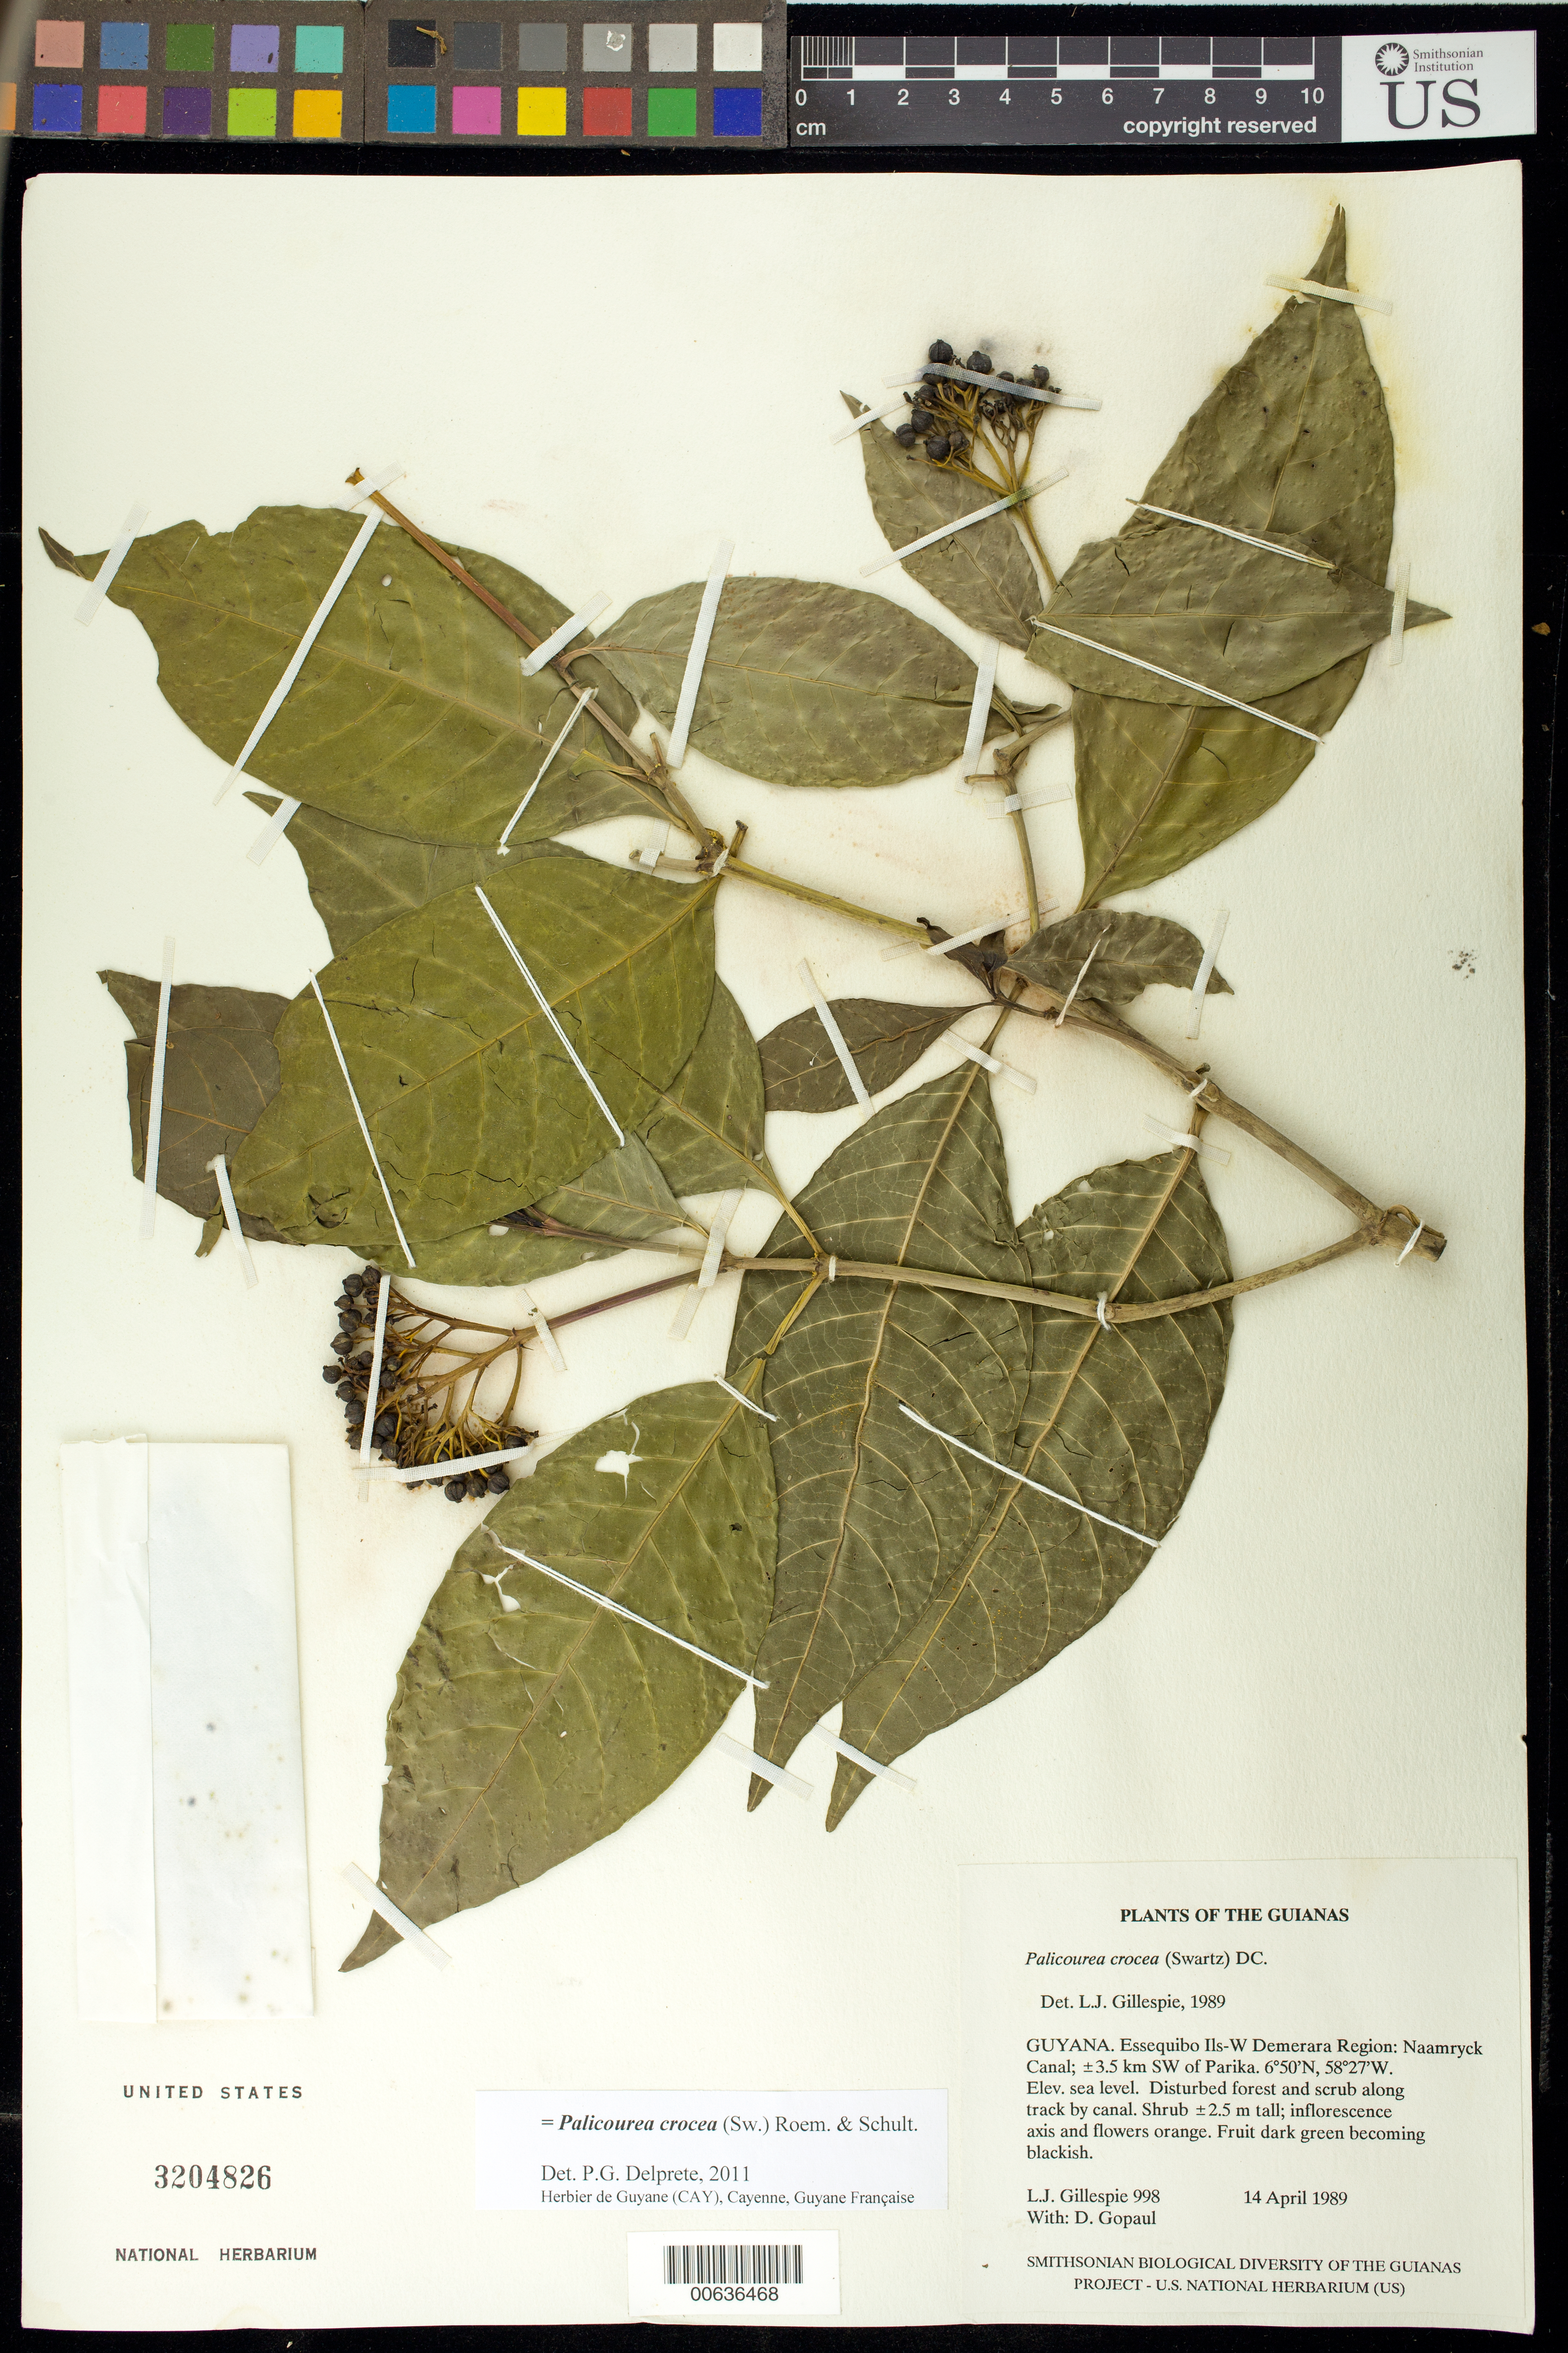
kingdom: Plantae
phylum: Tracheophyta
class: Magnoliopsida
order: Gentianales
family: Rubiaceae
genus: Palicourea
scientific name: Palicourea crocea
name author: (Sw.) Schult.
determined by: Delprete, P. G., Herb. de Guyane Cay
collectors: L. J. Gillespie & D. Gopaul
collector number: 998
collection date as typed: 14 April 1989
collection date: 1989-04-14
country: Guyana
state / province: Essequibo Isl-W. Demerara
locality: Naamryck Canal; ±3.5 km SW of Parika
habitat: Disturbed forest and scrub along track by canal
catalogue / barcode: US 3204826